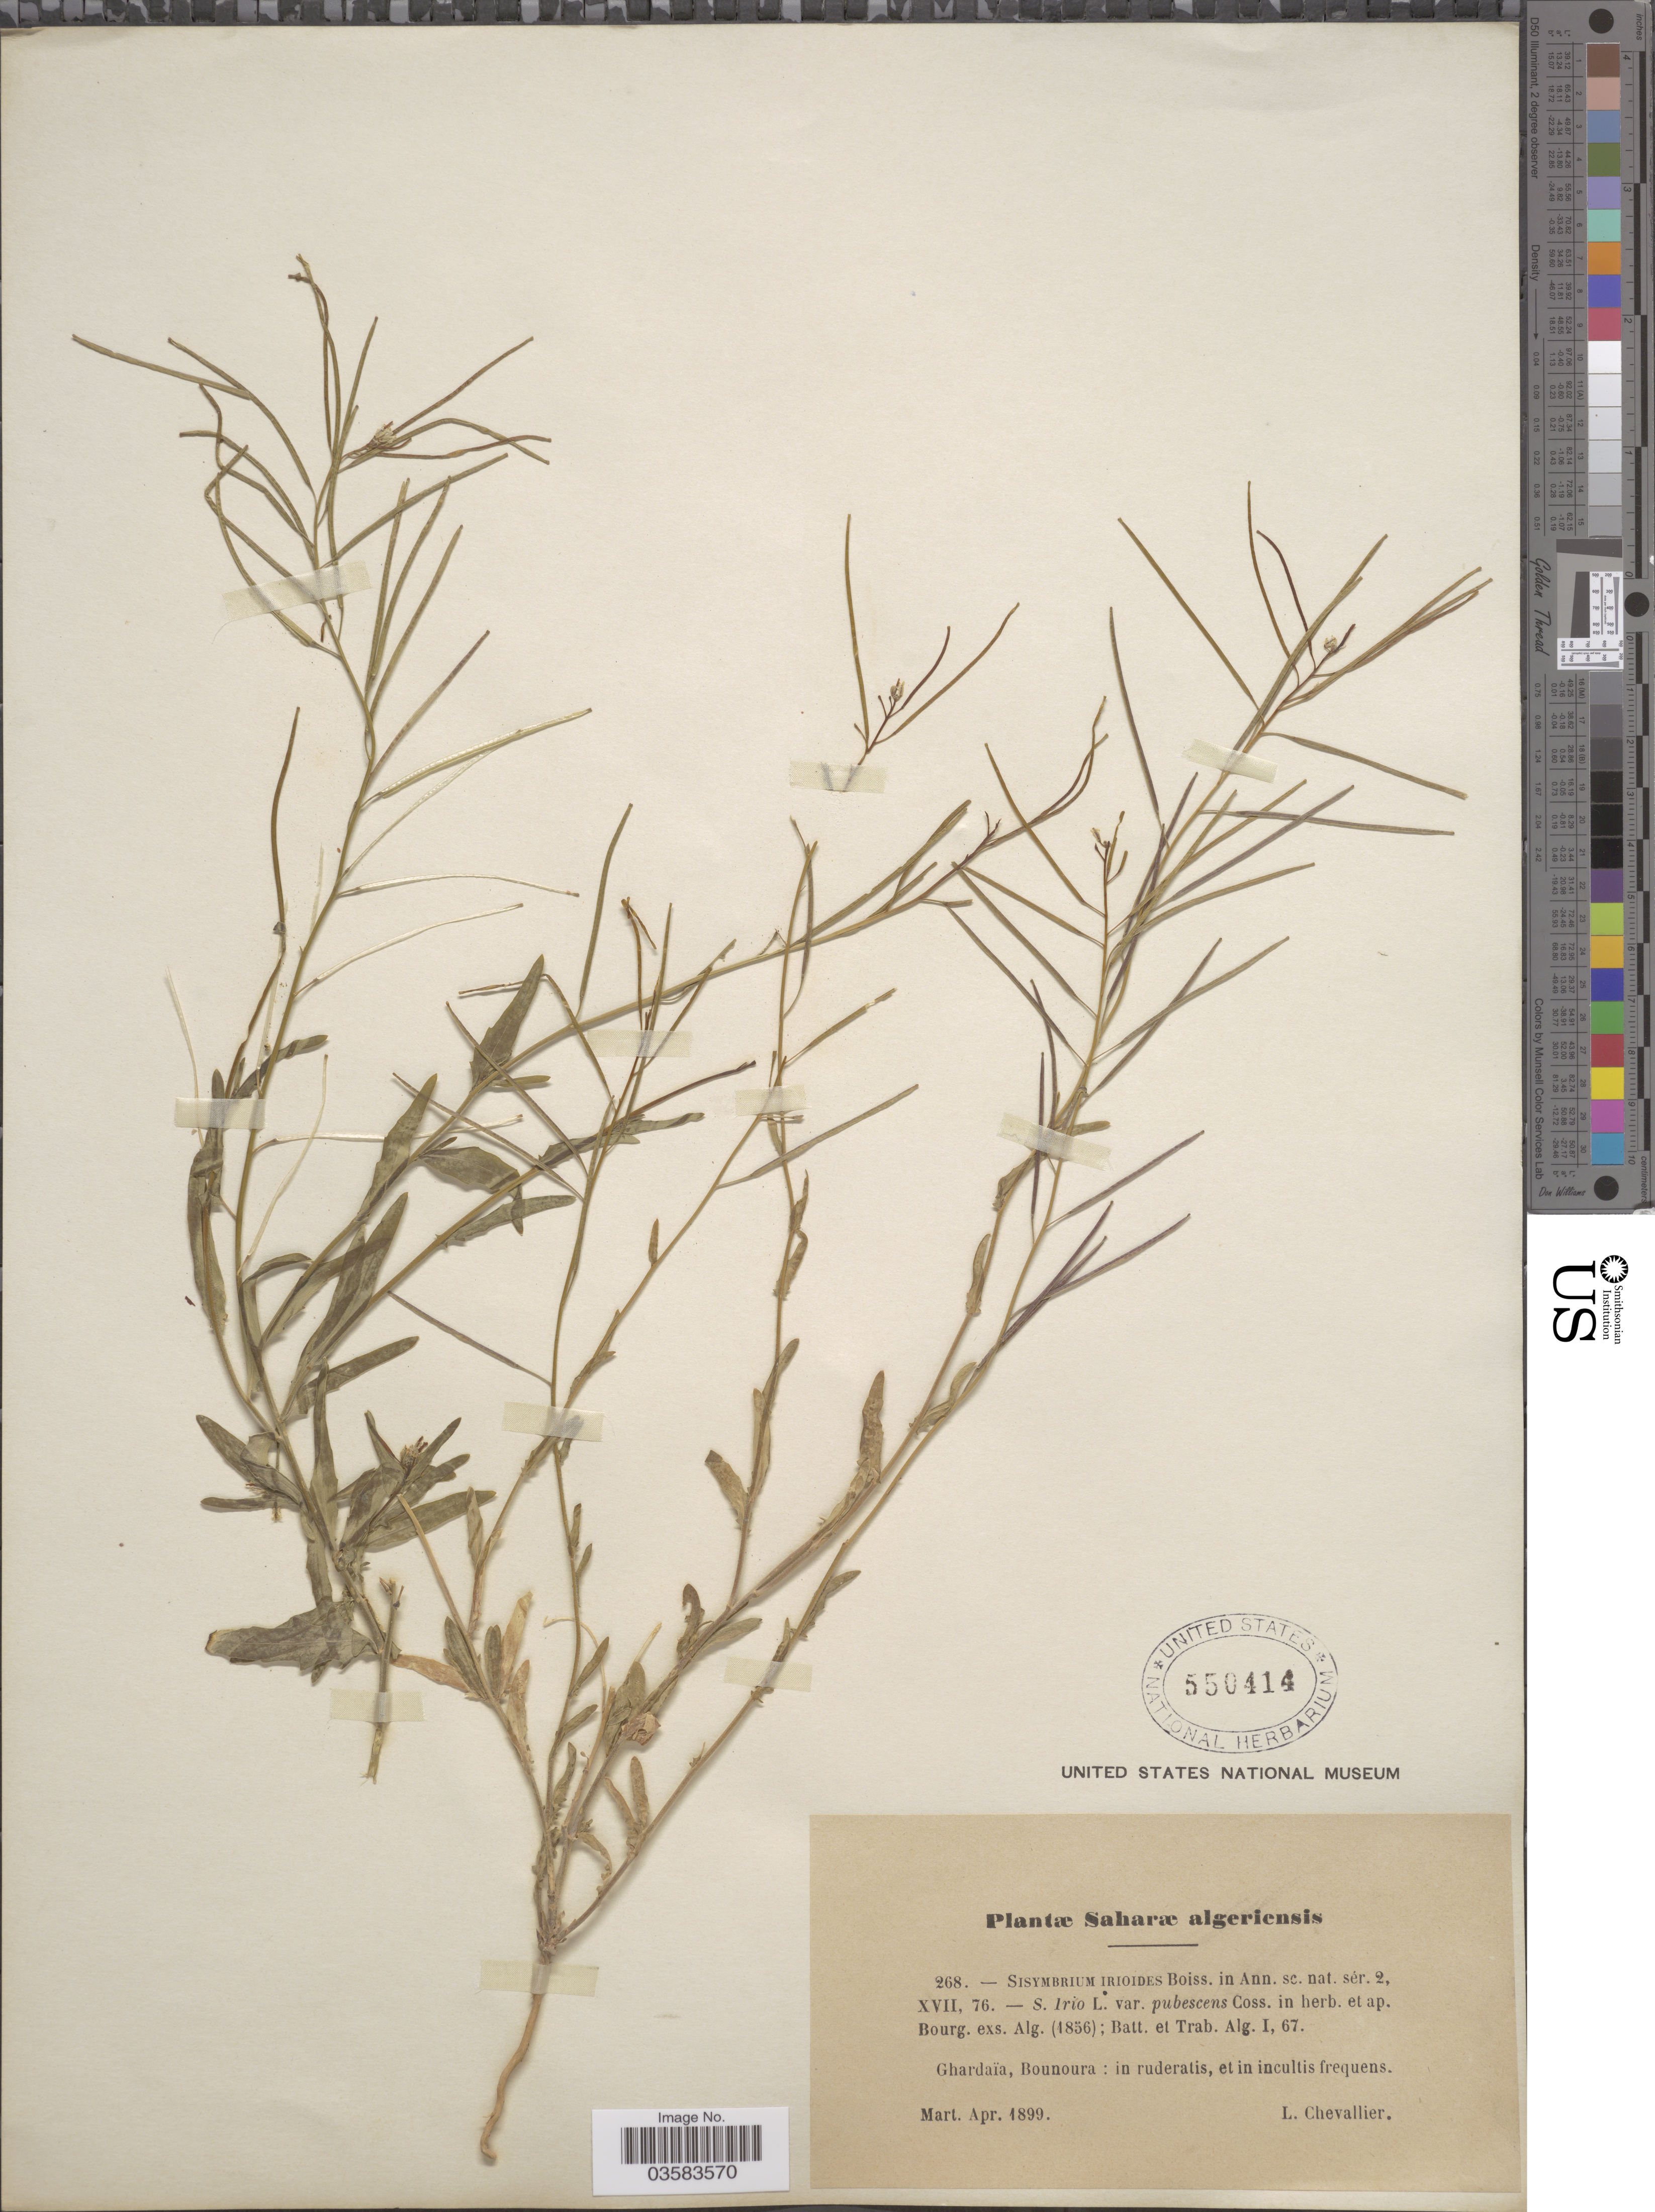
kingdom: Plantae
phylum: Tracheophyta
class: Magnoliopsida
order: Brassicales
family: Brassicaceae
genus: Sisymbrium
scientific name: Sisymbrium irioides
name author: Boiss.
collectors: L. Chevallier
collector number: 268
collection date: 1899-03/1899-04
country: Algeria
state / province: Ghardaïa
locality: Saharæ algeriensis. Bounoura: in ruderatis, et in incultis frequens.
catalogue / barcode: US 550414